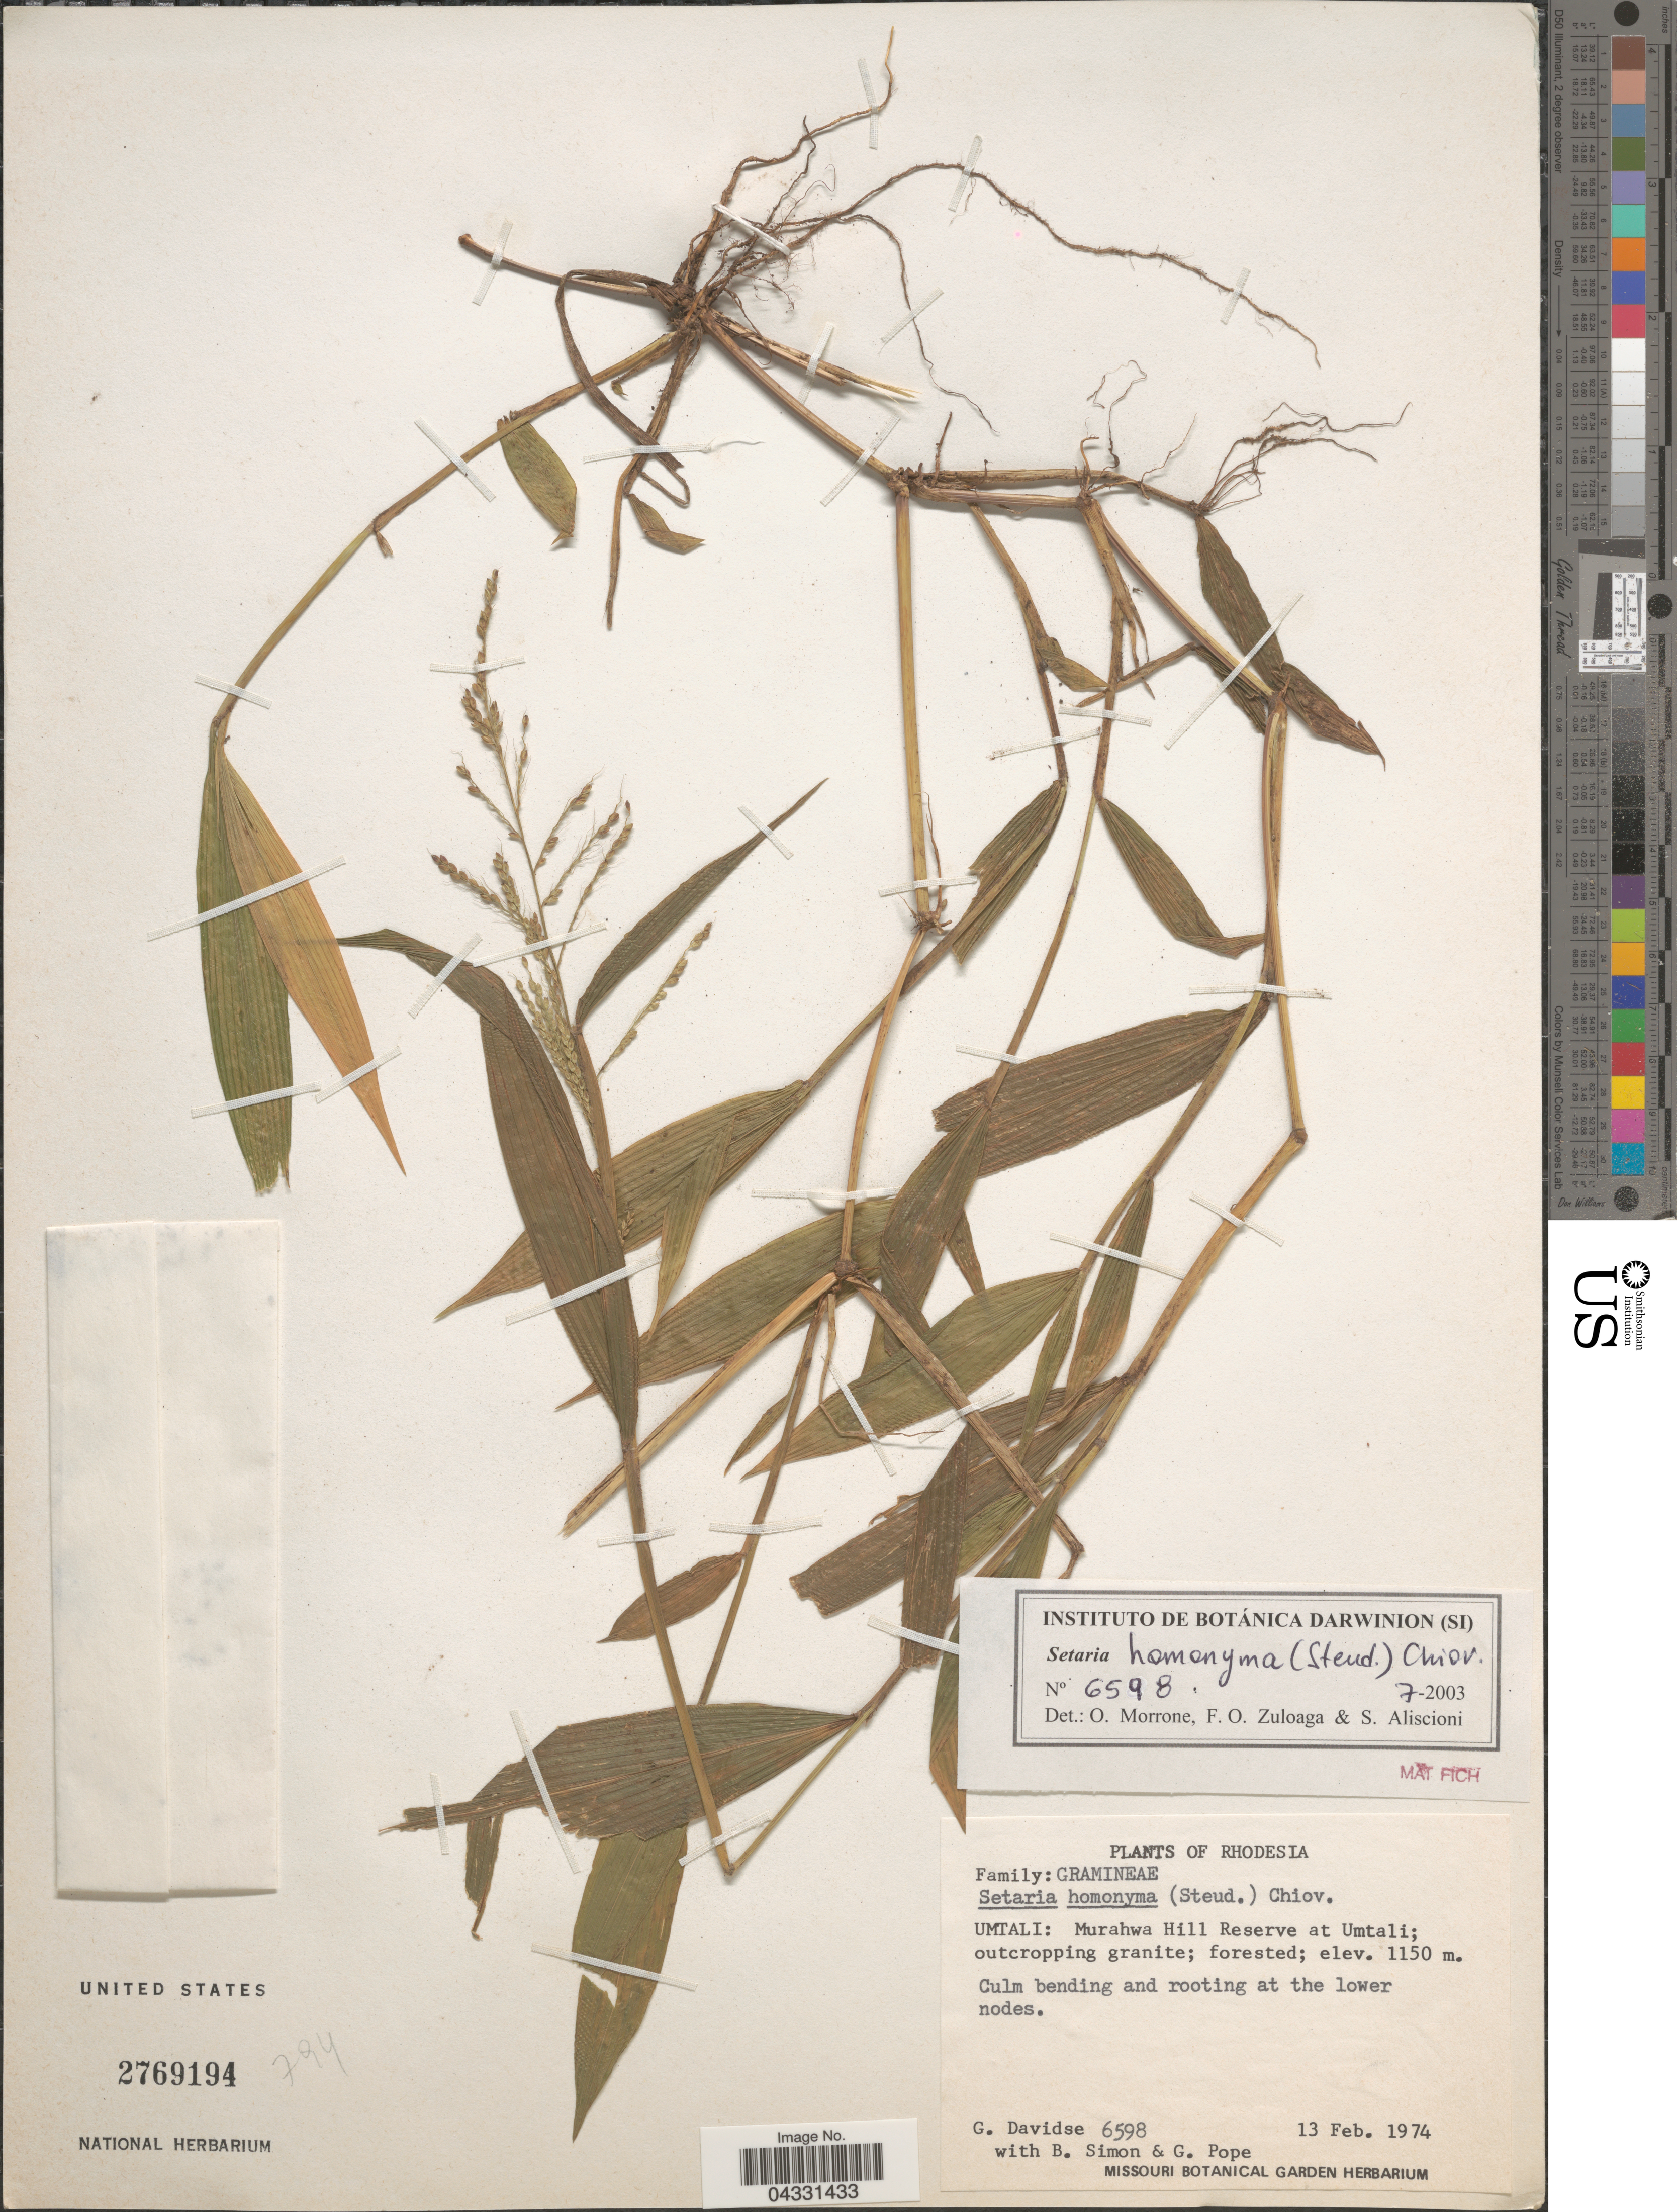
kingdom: Plantae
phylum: Tracheophyta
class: Liliopsida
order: Poales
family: Poaceae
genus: Setaria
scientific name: Setaria homonyma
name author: (Steud.) Chiov.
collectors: G. Davidse, B. Simon & G. Pope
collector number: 6598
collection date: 1974-02-13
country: Zimbabwe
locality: Umtali: Murahwa Hill Reserve at Umtali.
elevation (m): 1150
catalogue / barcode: US 2769194